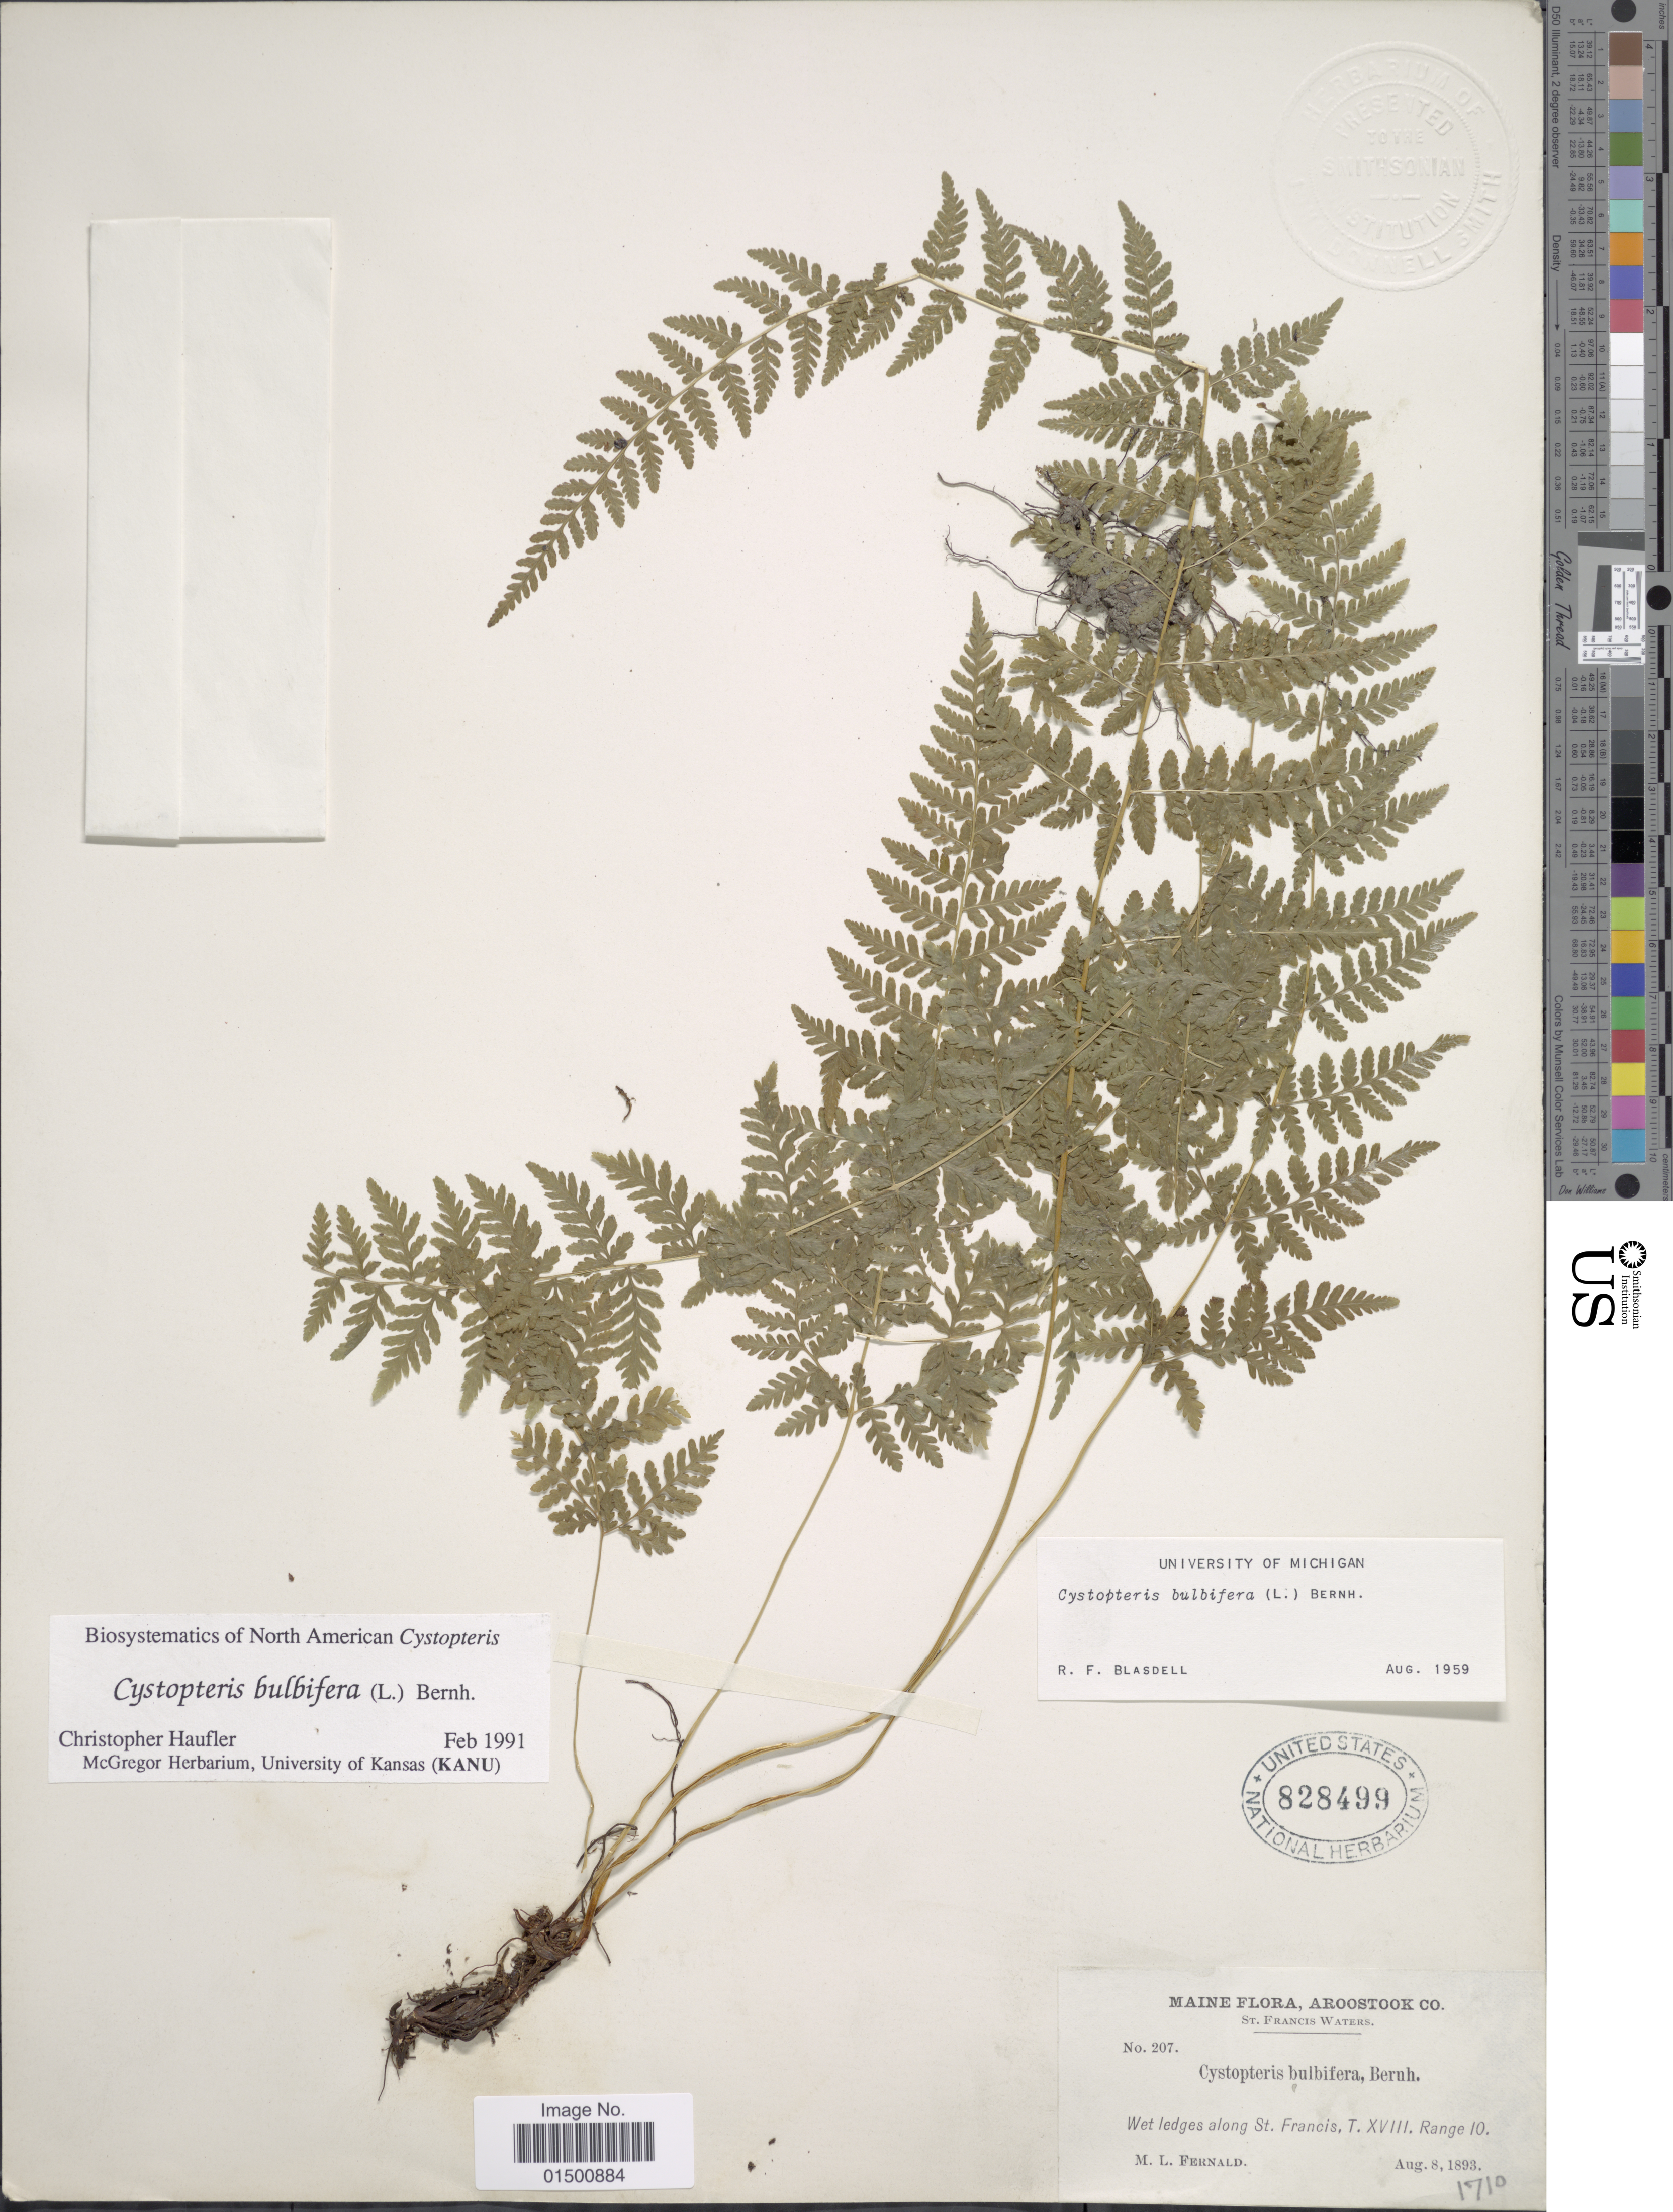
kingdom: Plantae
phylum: Tracheophyta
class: Polypodiopsida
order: Polypodiales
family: Cystopteridaceae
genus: Cystopteris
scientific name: Cystopteris bulbifera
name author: (L.) Bernh.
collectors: M. L. Fernald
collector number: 207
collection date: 1893-08-08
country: United States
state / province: Maine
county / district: Aroostook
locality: St. Francis Waters, wet ledges along St. Francis, T. XVIII. Range 10.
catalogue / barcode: US 828499